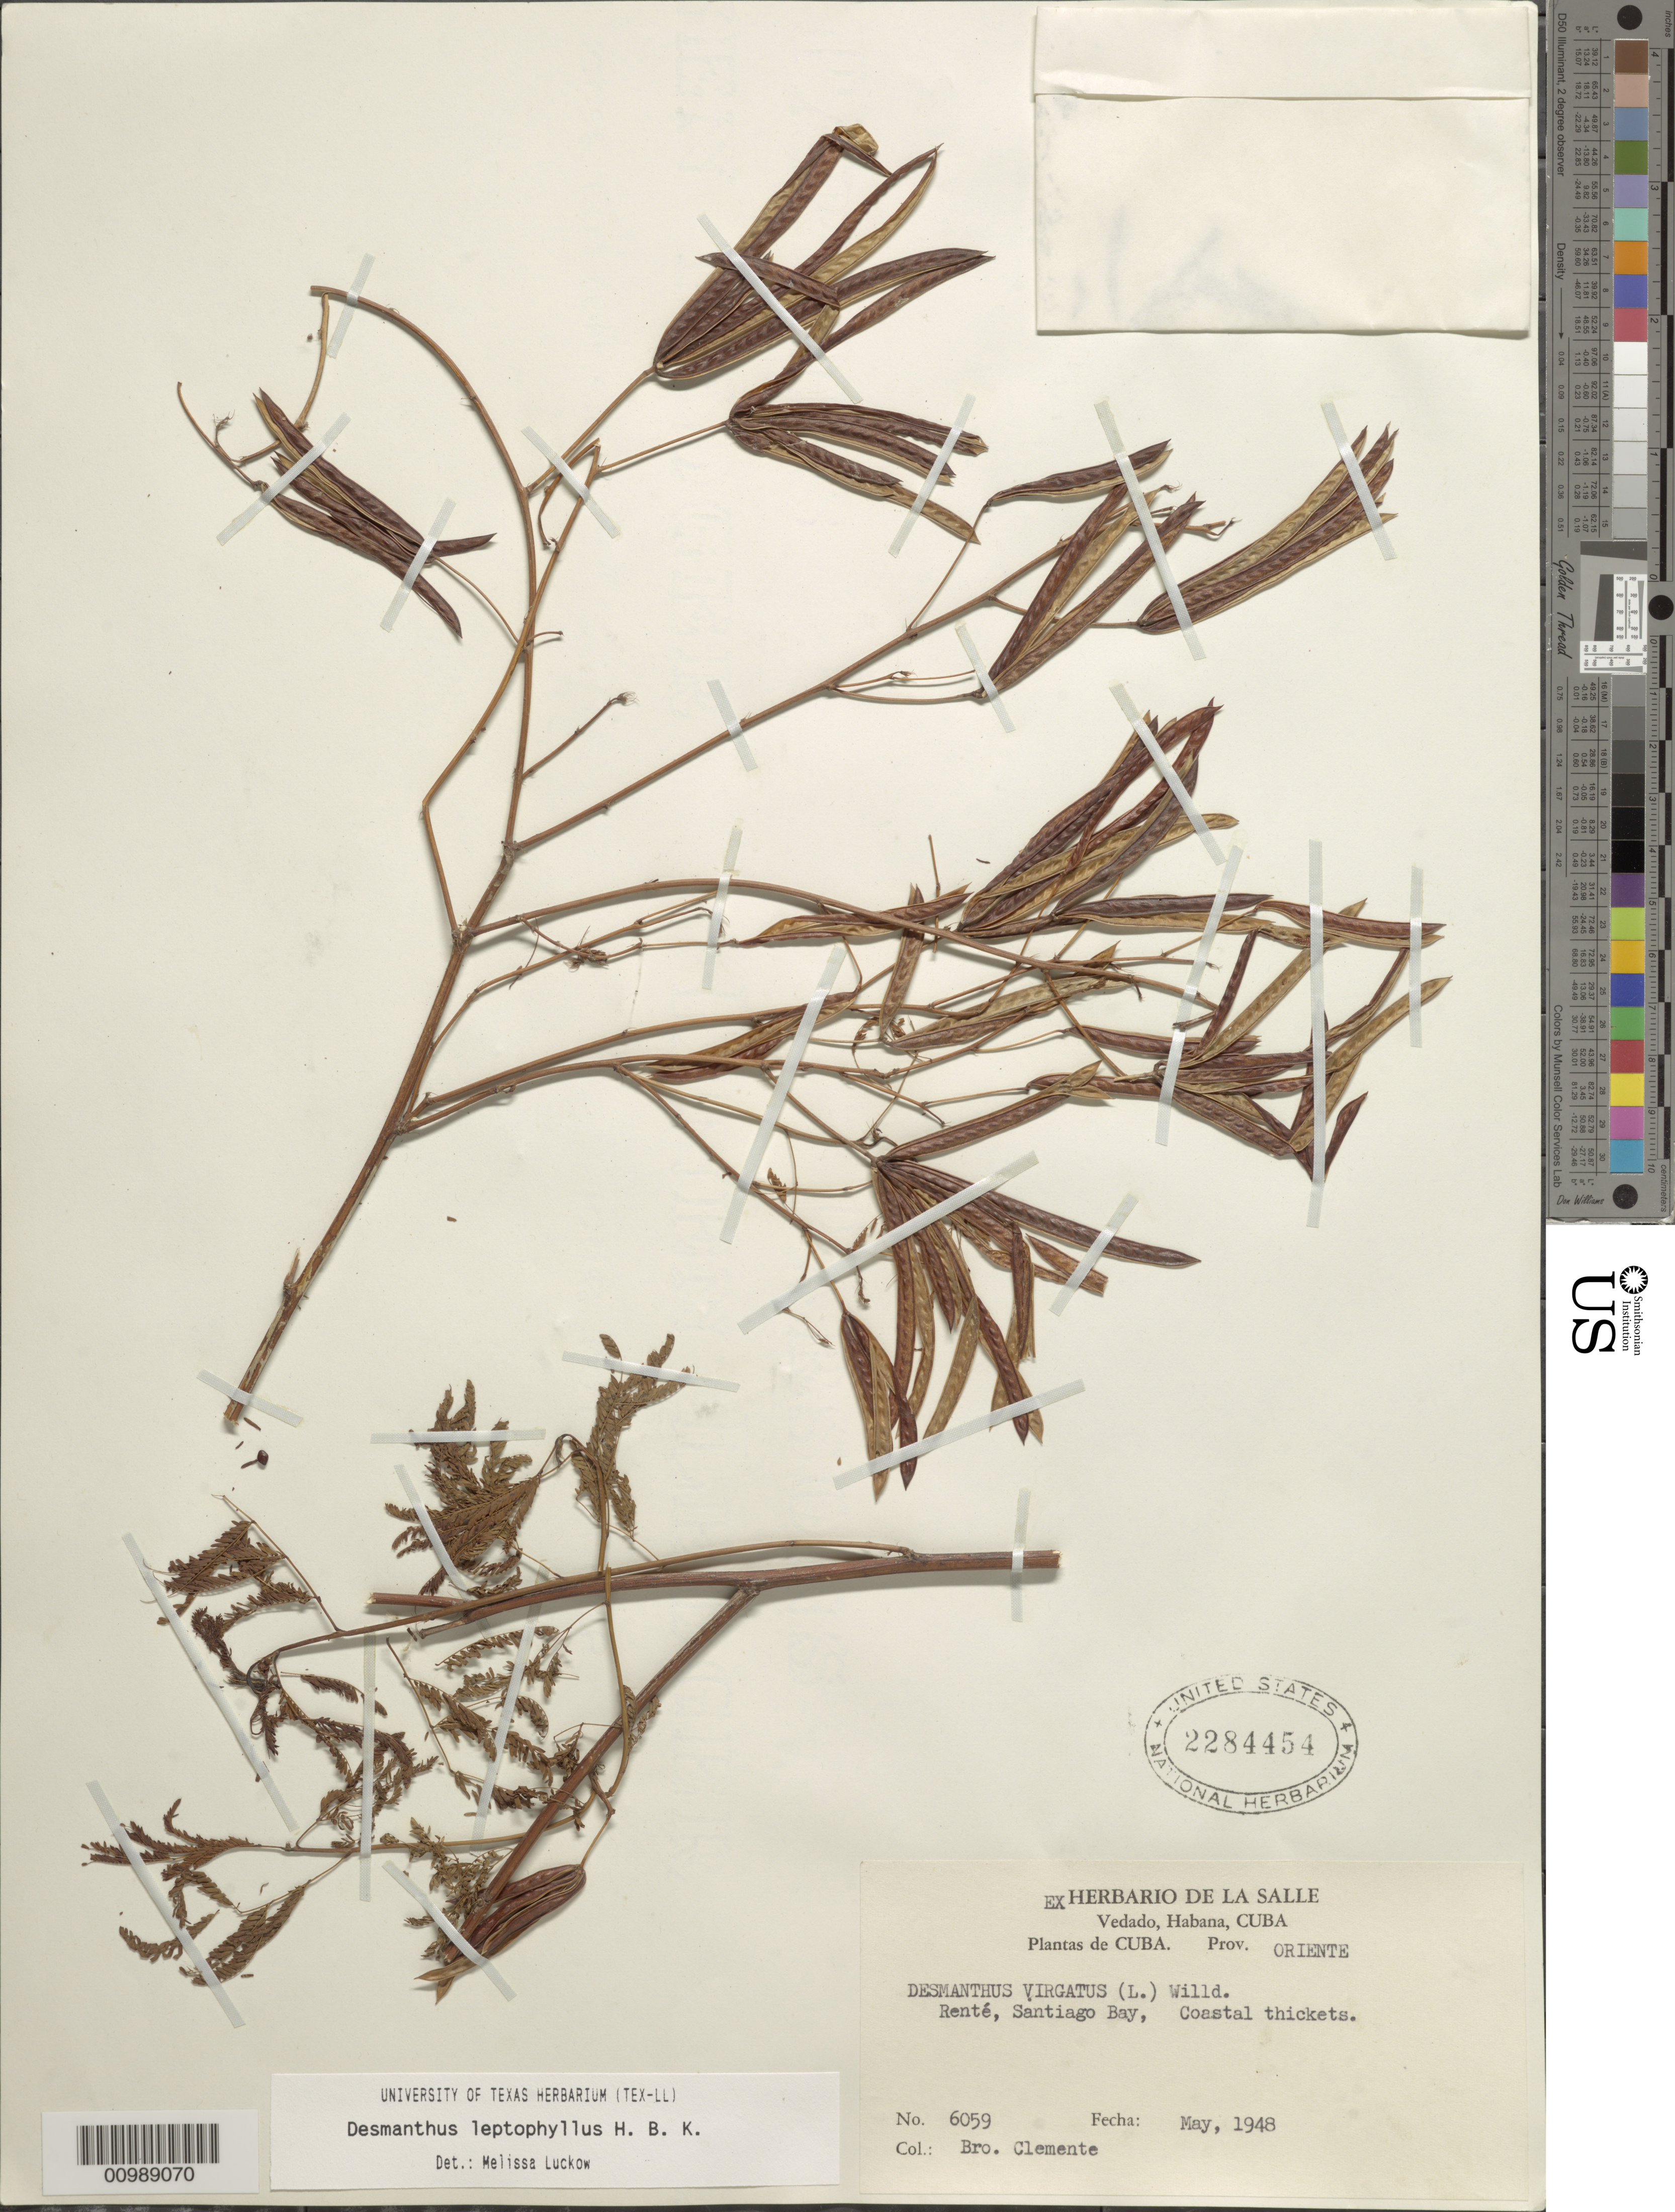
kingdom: Plantae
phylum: Tracheophyta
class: Magnoliopsida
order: Fabales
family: Fabaceae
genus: Desmanthus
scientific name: Desmanthus leptophyllus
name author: Kunth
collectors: Bro. Clemente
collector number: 6059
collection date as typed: May 1948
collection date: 1948-05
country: Cuba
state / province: Santiago de Cuba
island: Cuba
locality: Rente, Santiago Bay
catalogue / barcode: US 2284454